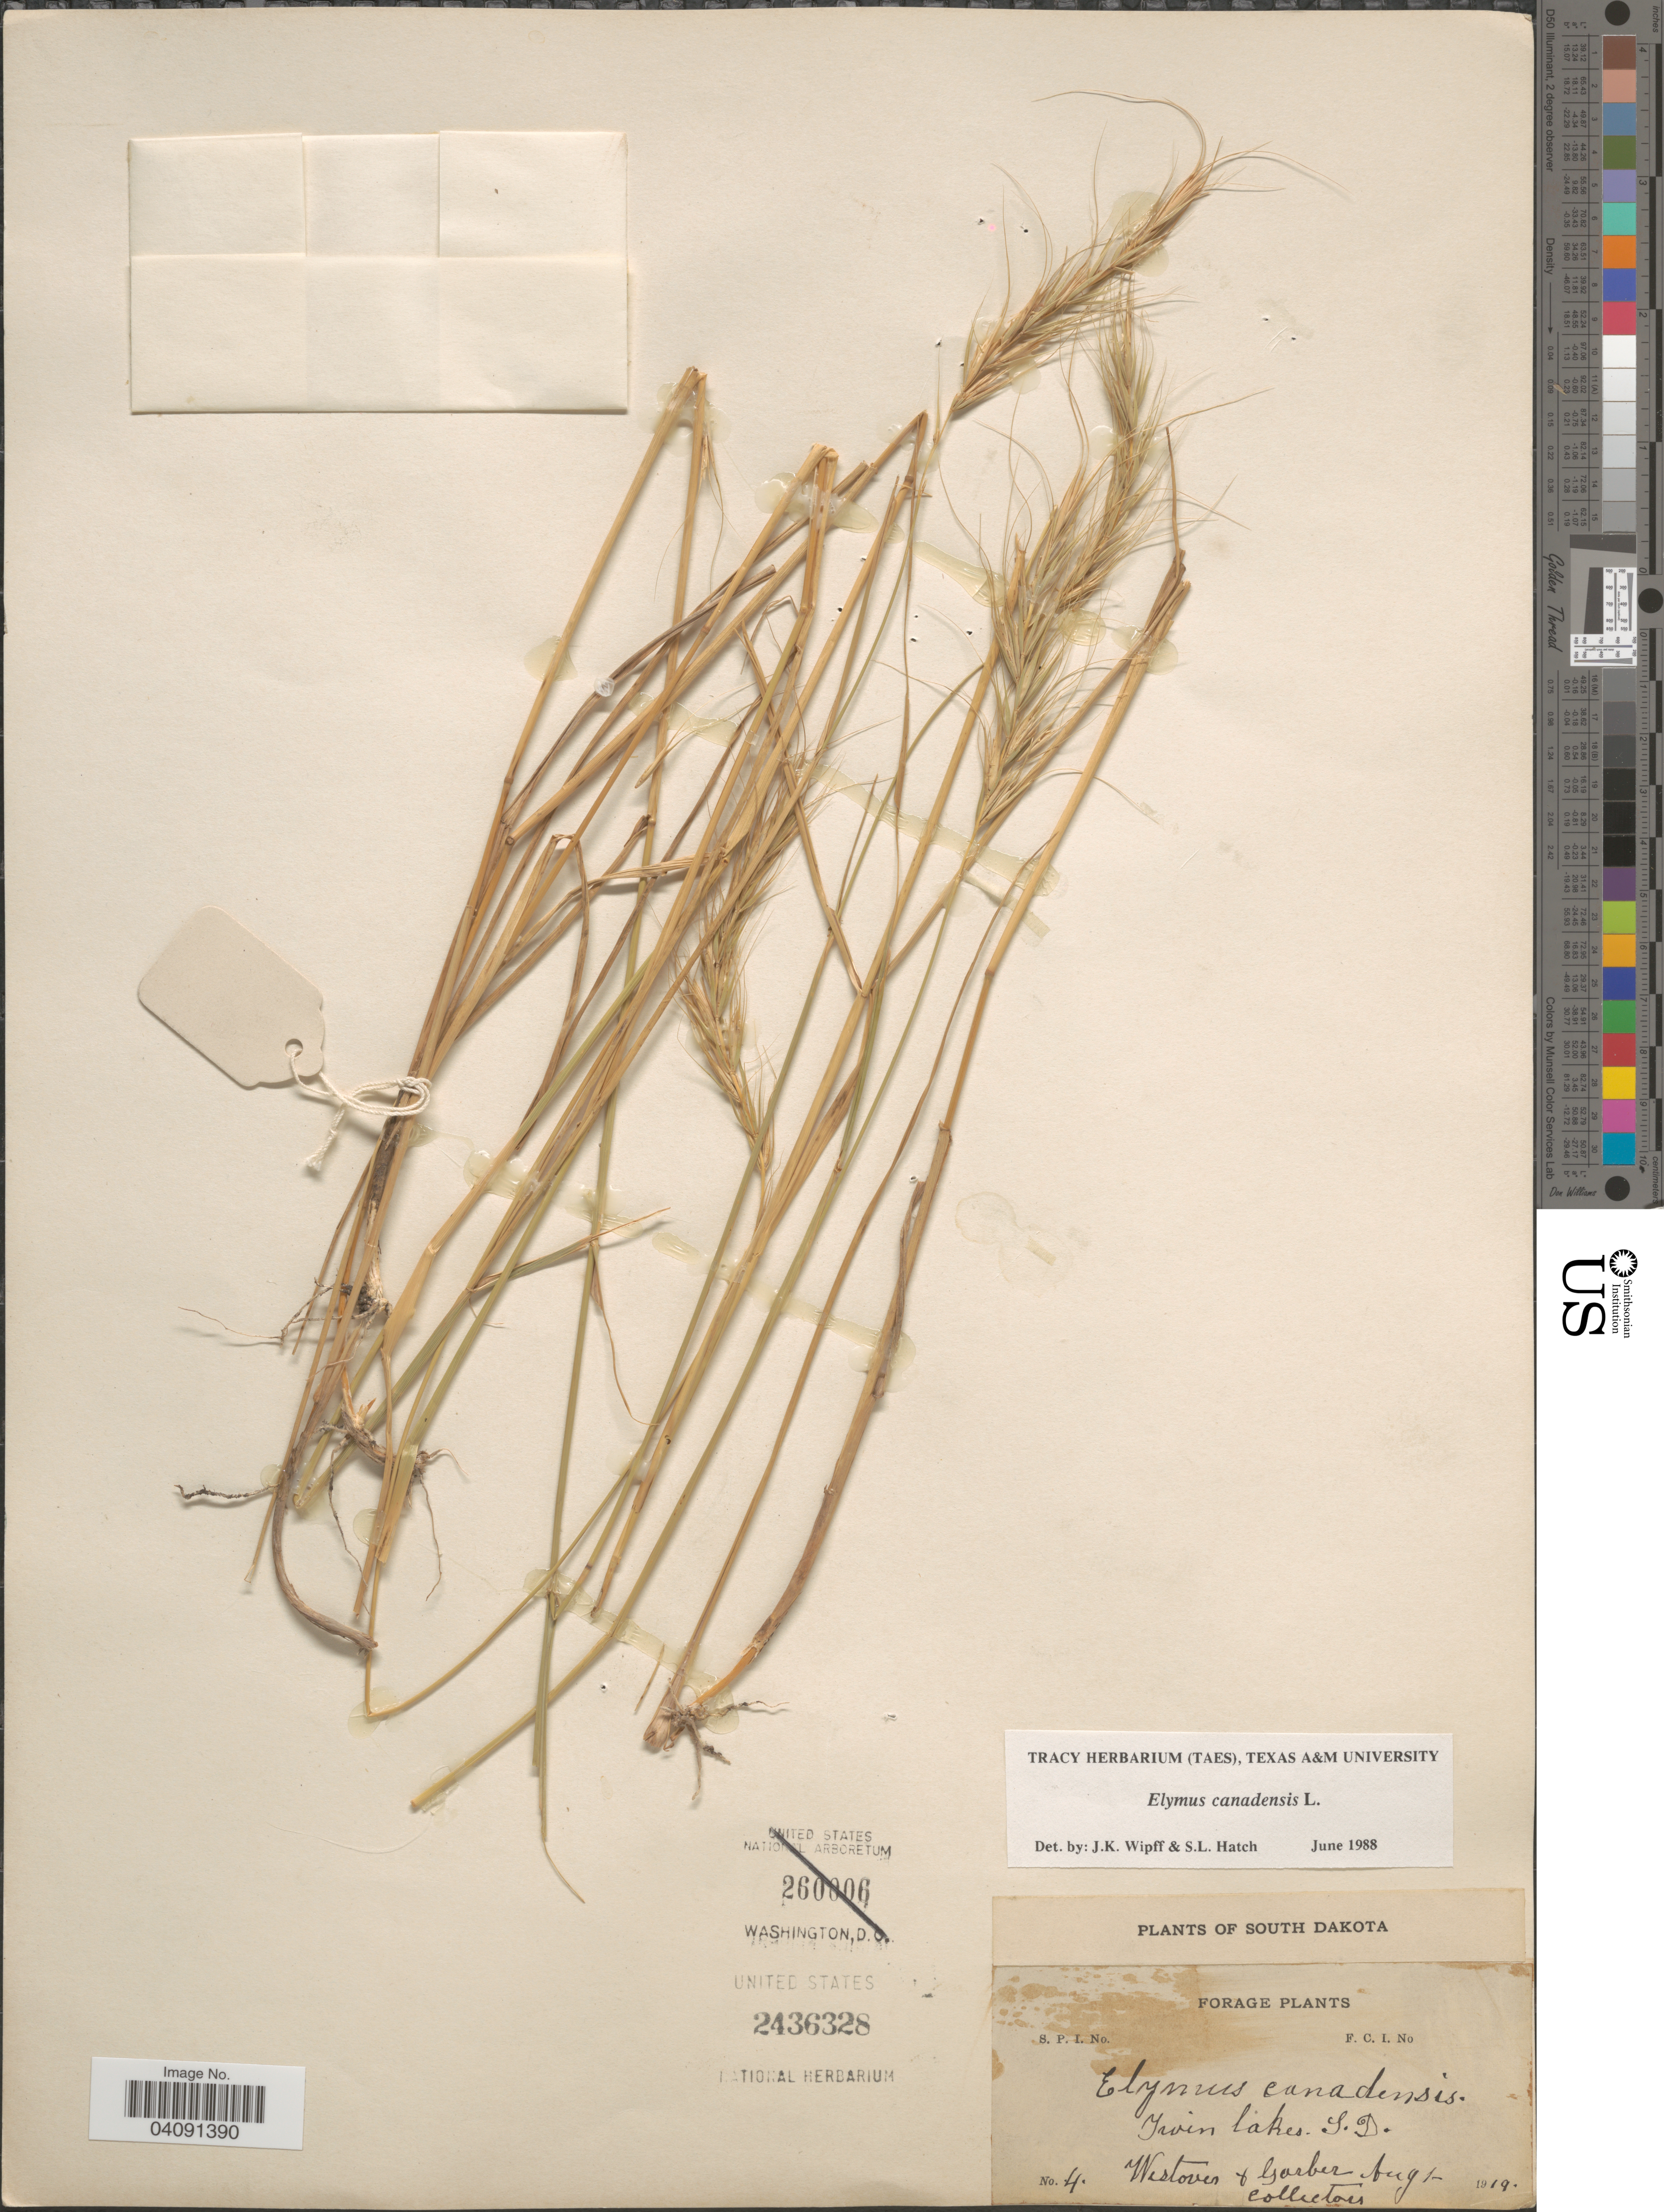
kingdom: Plantae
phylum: Tracheophyta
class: Liliopsida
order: Poales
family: Poaceae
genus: Elymus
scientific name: Elymus canadensis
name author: L.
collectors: Westover & -- Garber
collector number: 4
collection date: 1919-08-01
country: United States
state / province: South Dakota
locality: Iwin lakes.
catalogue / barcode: US 2436328